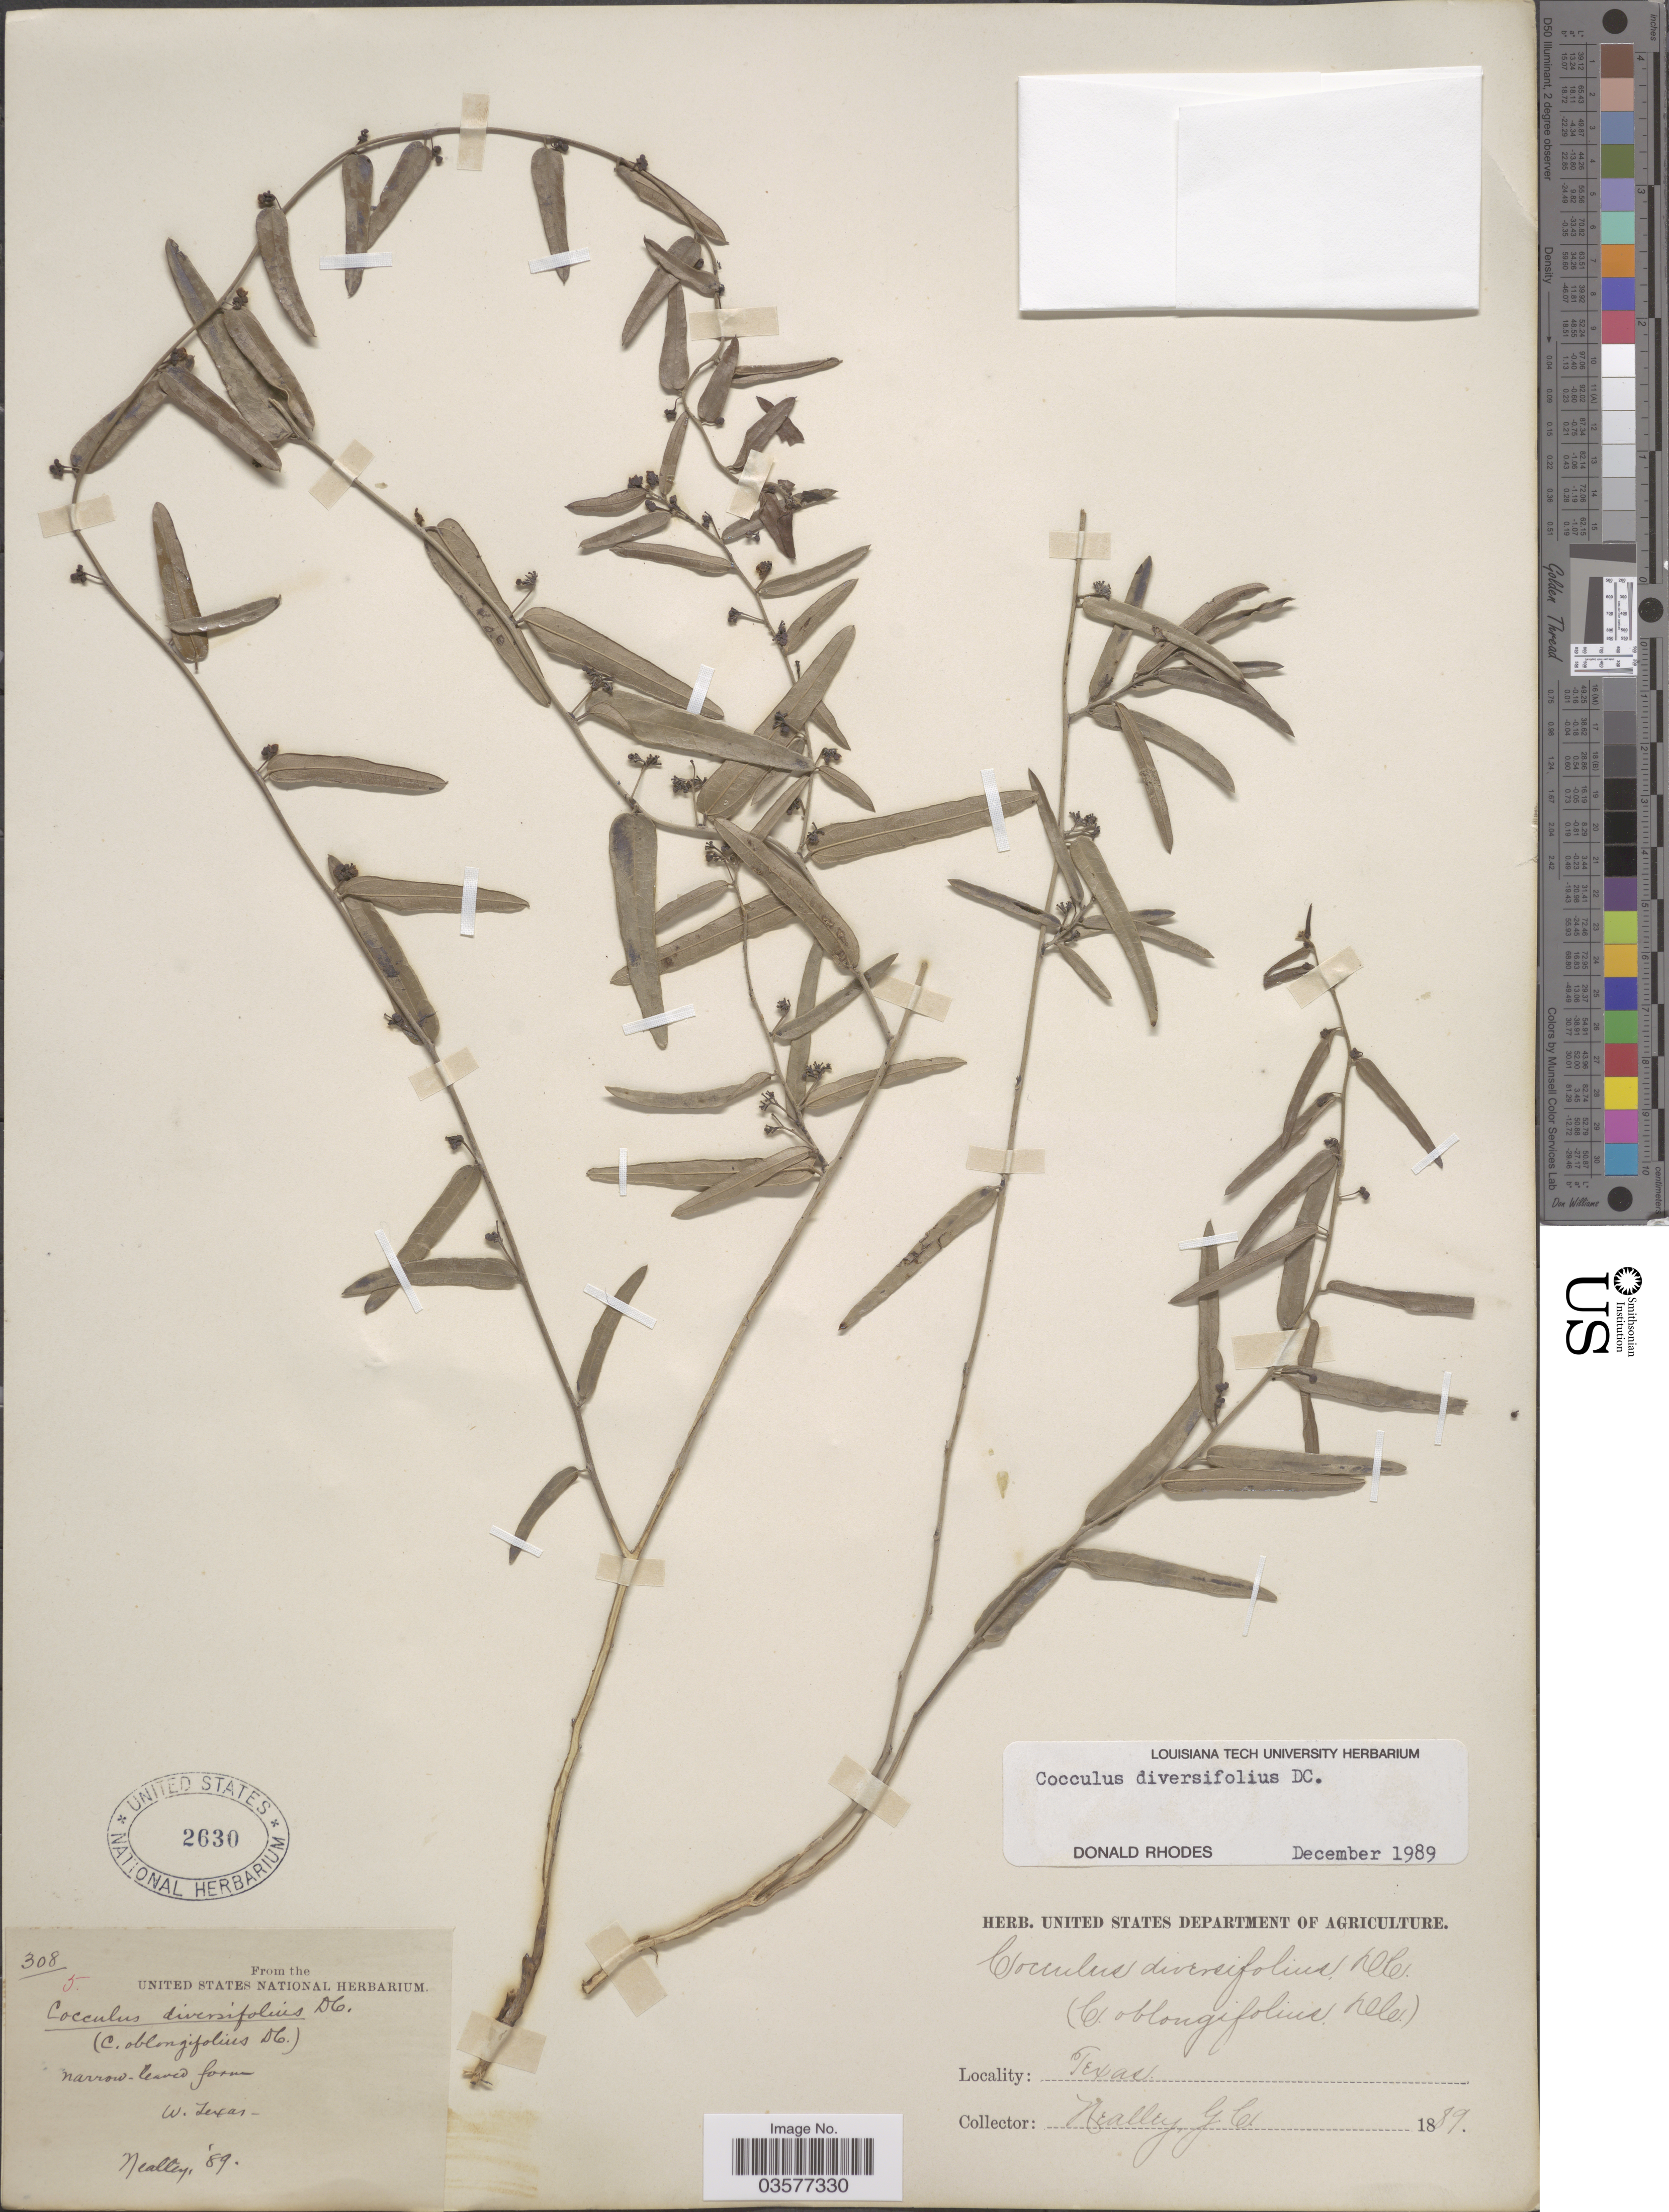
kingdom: Plantae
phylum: Tracheophyta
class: Magnoliopsida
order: Ranunculales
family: Menispermaceae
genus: Cocculus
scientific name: Cocculus diversifolius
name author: DC.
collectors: G. C. Nealley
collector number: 308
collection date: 1889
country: United States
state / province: Texas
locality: W. Texas.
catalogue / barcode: US 2630